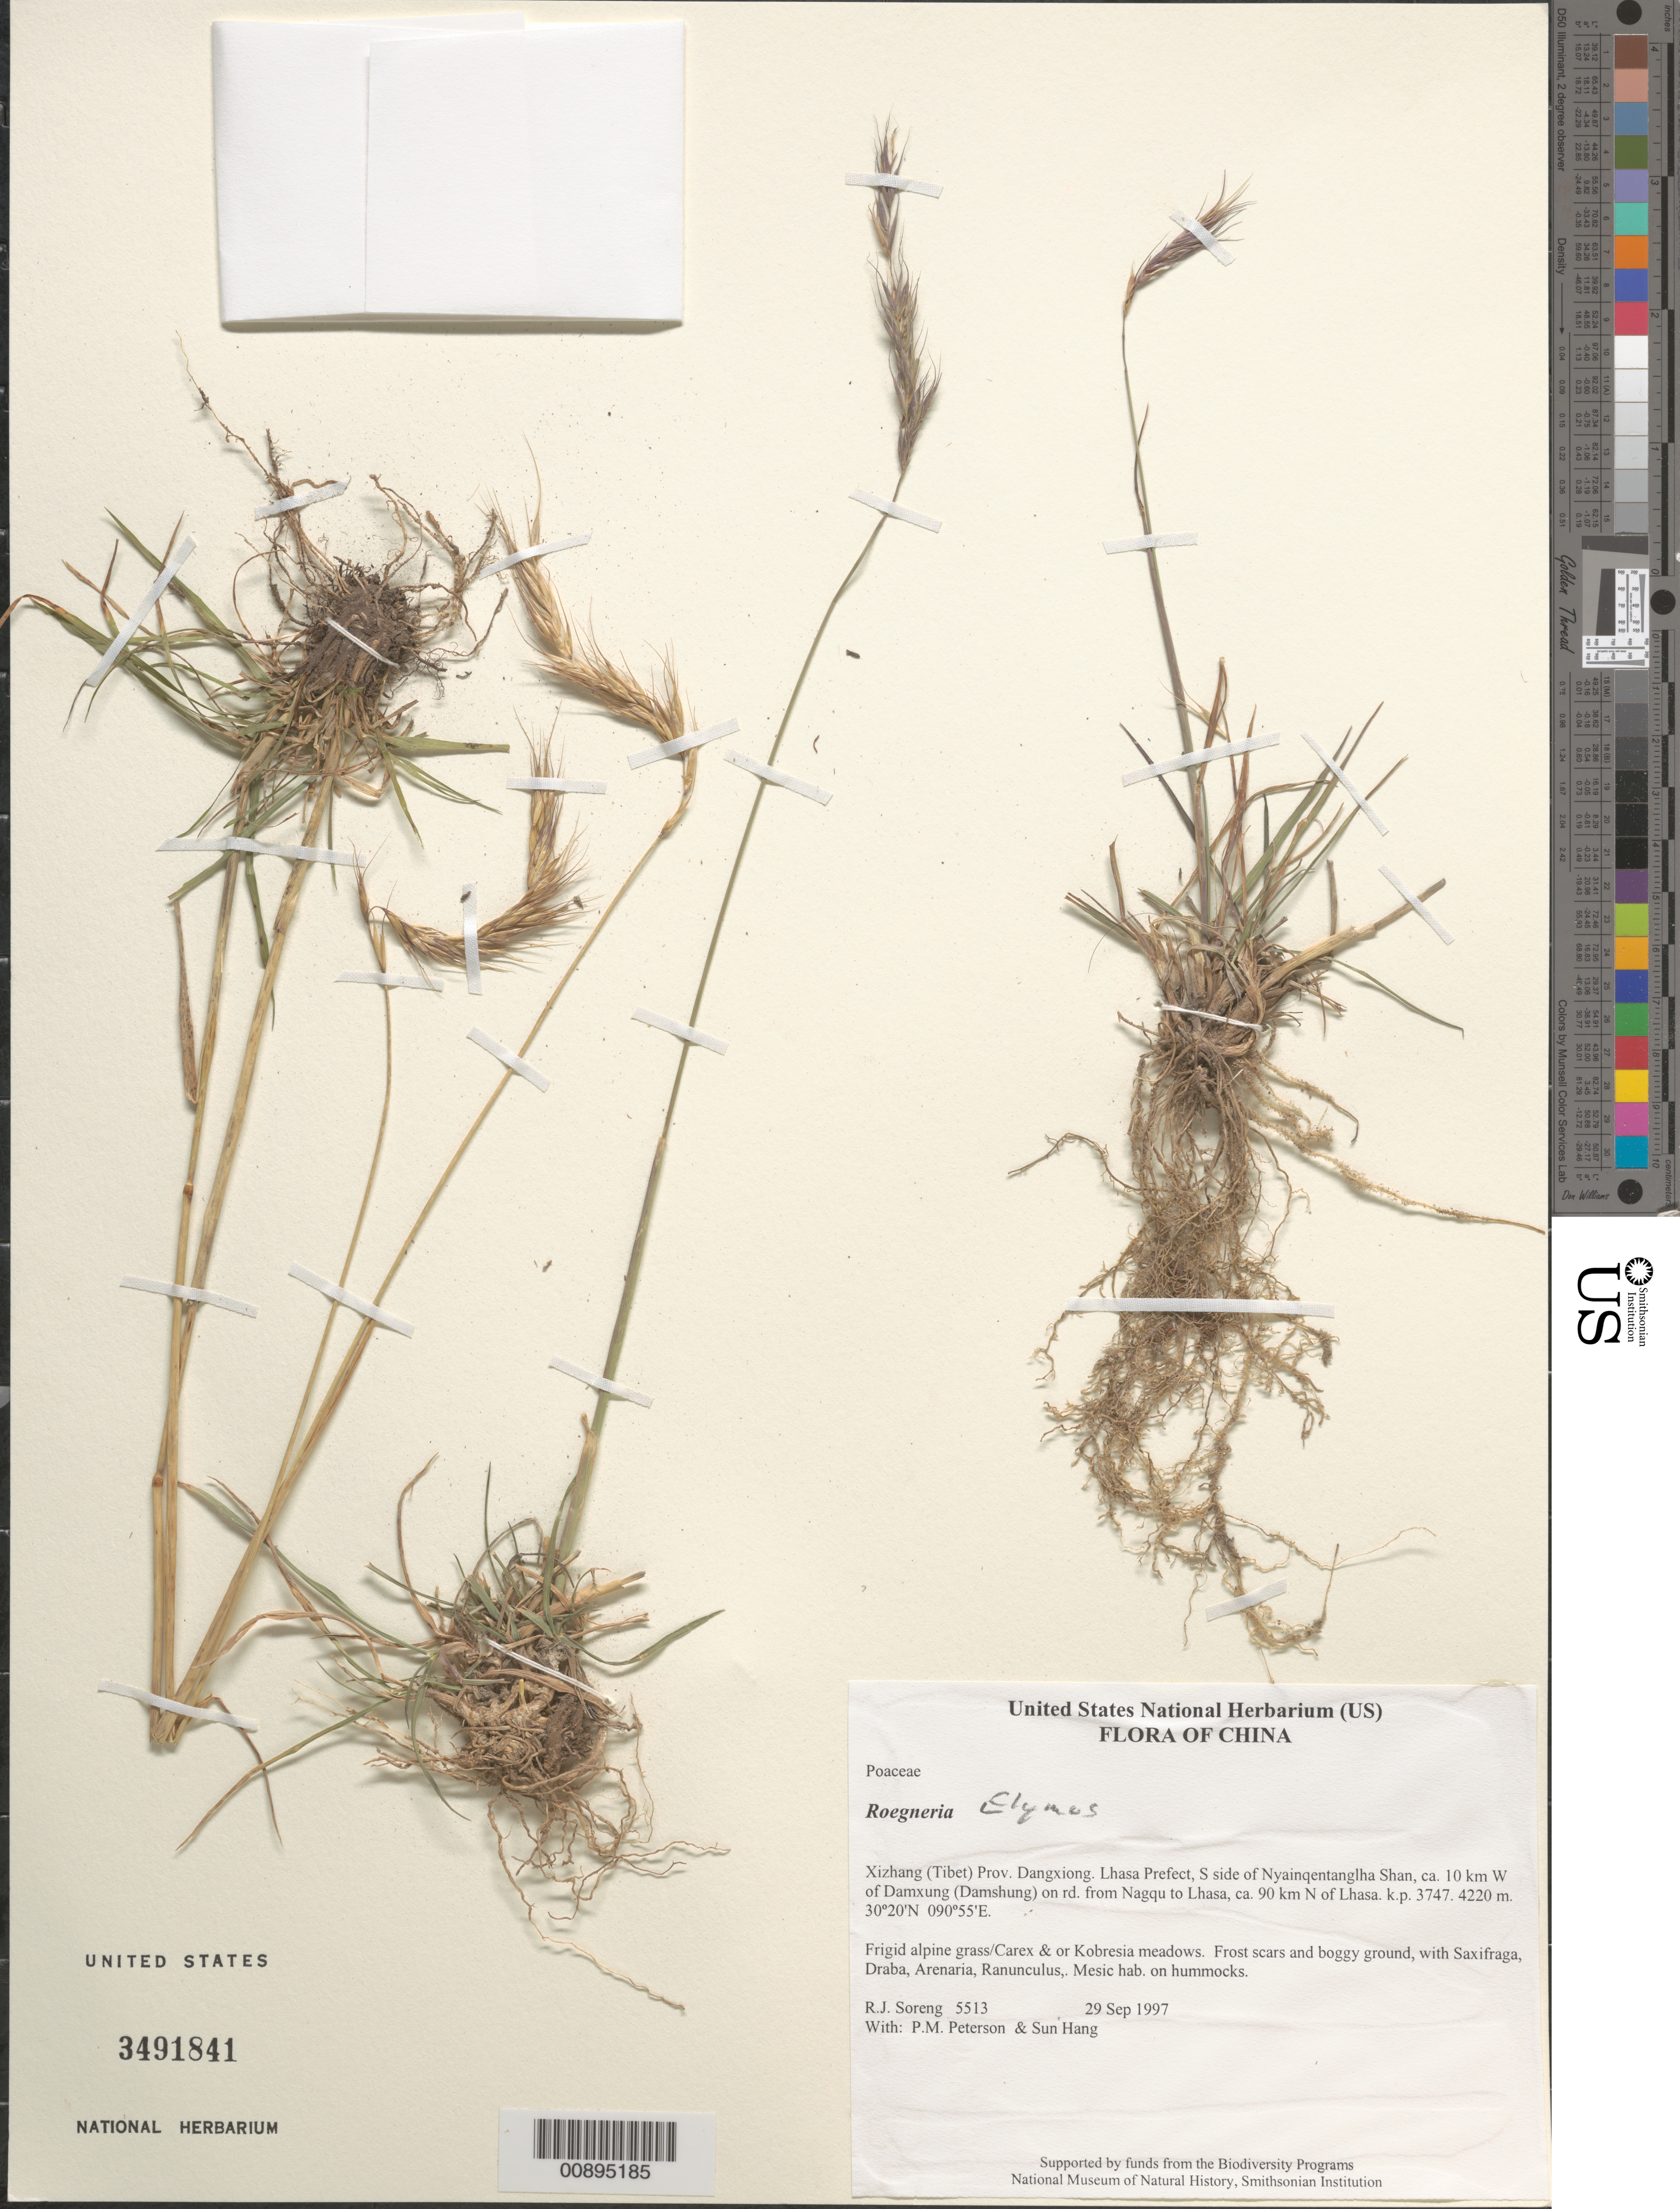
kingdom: Plantae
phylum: Tracheophyta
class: Liliopsida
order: Poales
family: Poaceae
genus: Elymus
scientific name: Elymus sp.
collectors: R. J. Soreng, P. M. Peterson & Sun Hang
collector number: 5513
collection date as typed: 29 Sep 1997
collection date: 1997-09-29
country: China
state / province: Xizang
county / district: Dangxiong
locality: Lhasa Prefect, S side of Nyainqentanglha Shan, ca. 10 km W of Damxung (Damshung) on rd. from Nagqu to Lhasa, ca. 90 km N of Lhasa. k.p. 3747.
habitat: Frigid alpine grass/Carex & or Kobresia meadows. Frost scars and boggy ground, with Saxifraga, Draba, Arenaria, Ranunculus,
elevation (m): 4220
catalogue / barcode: US 3491841